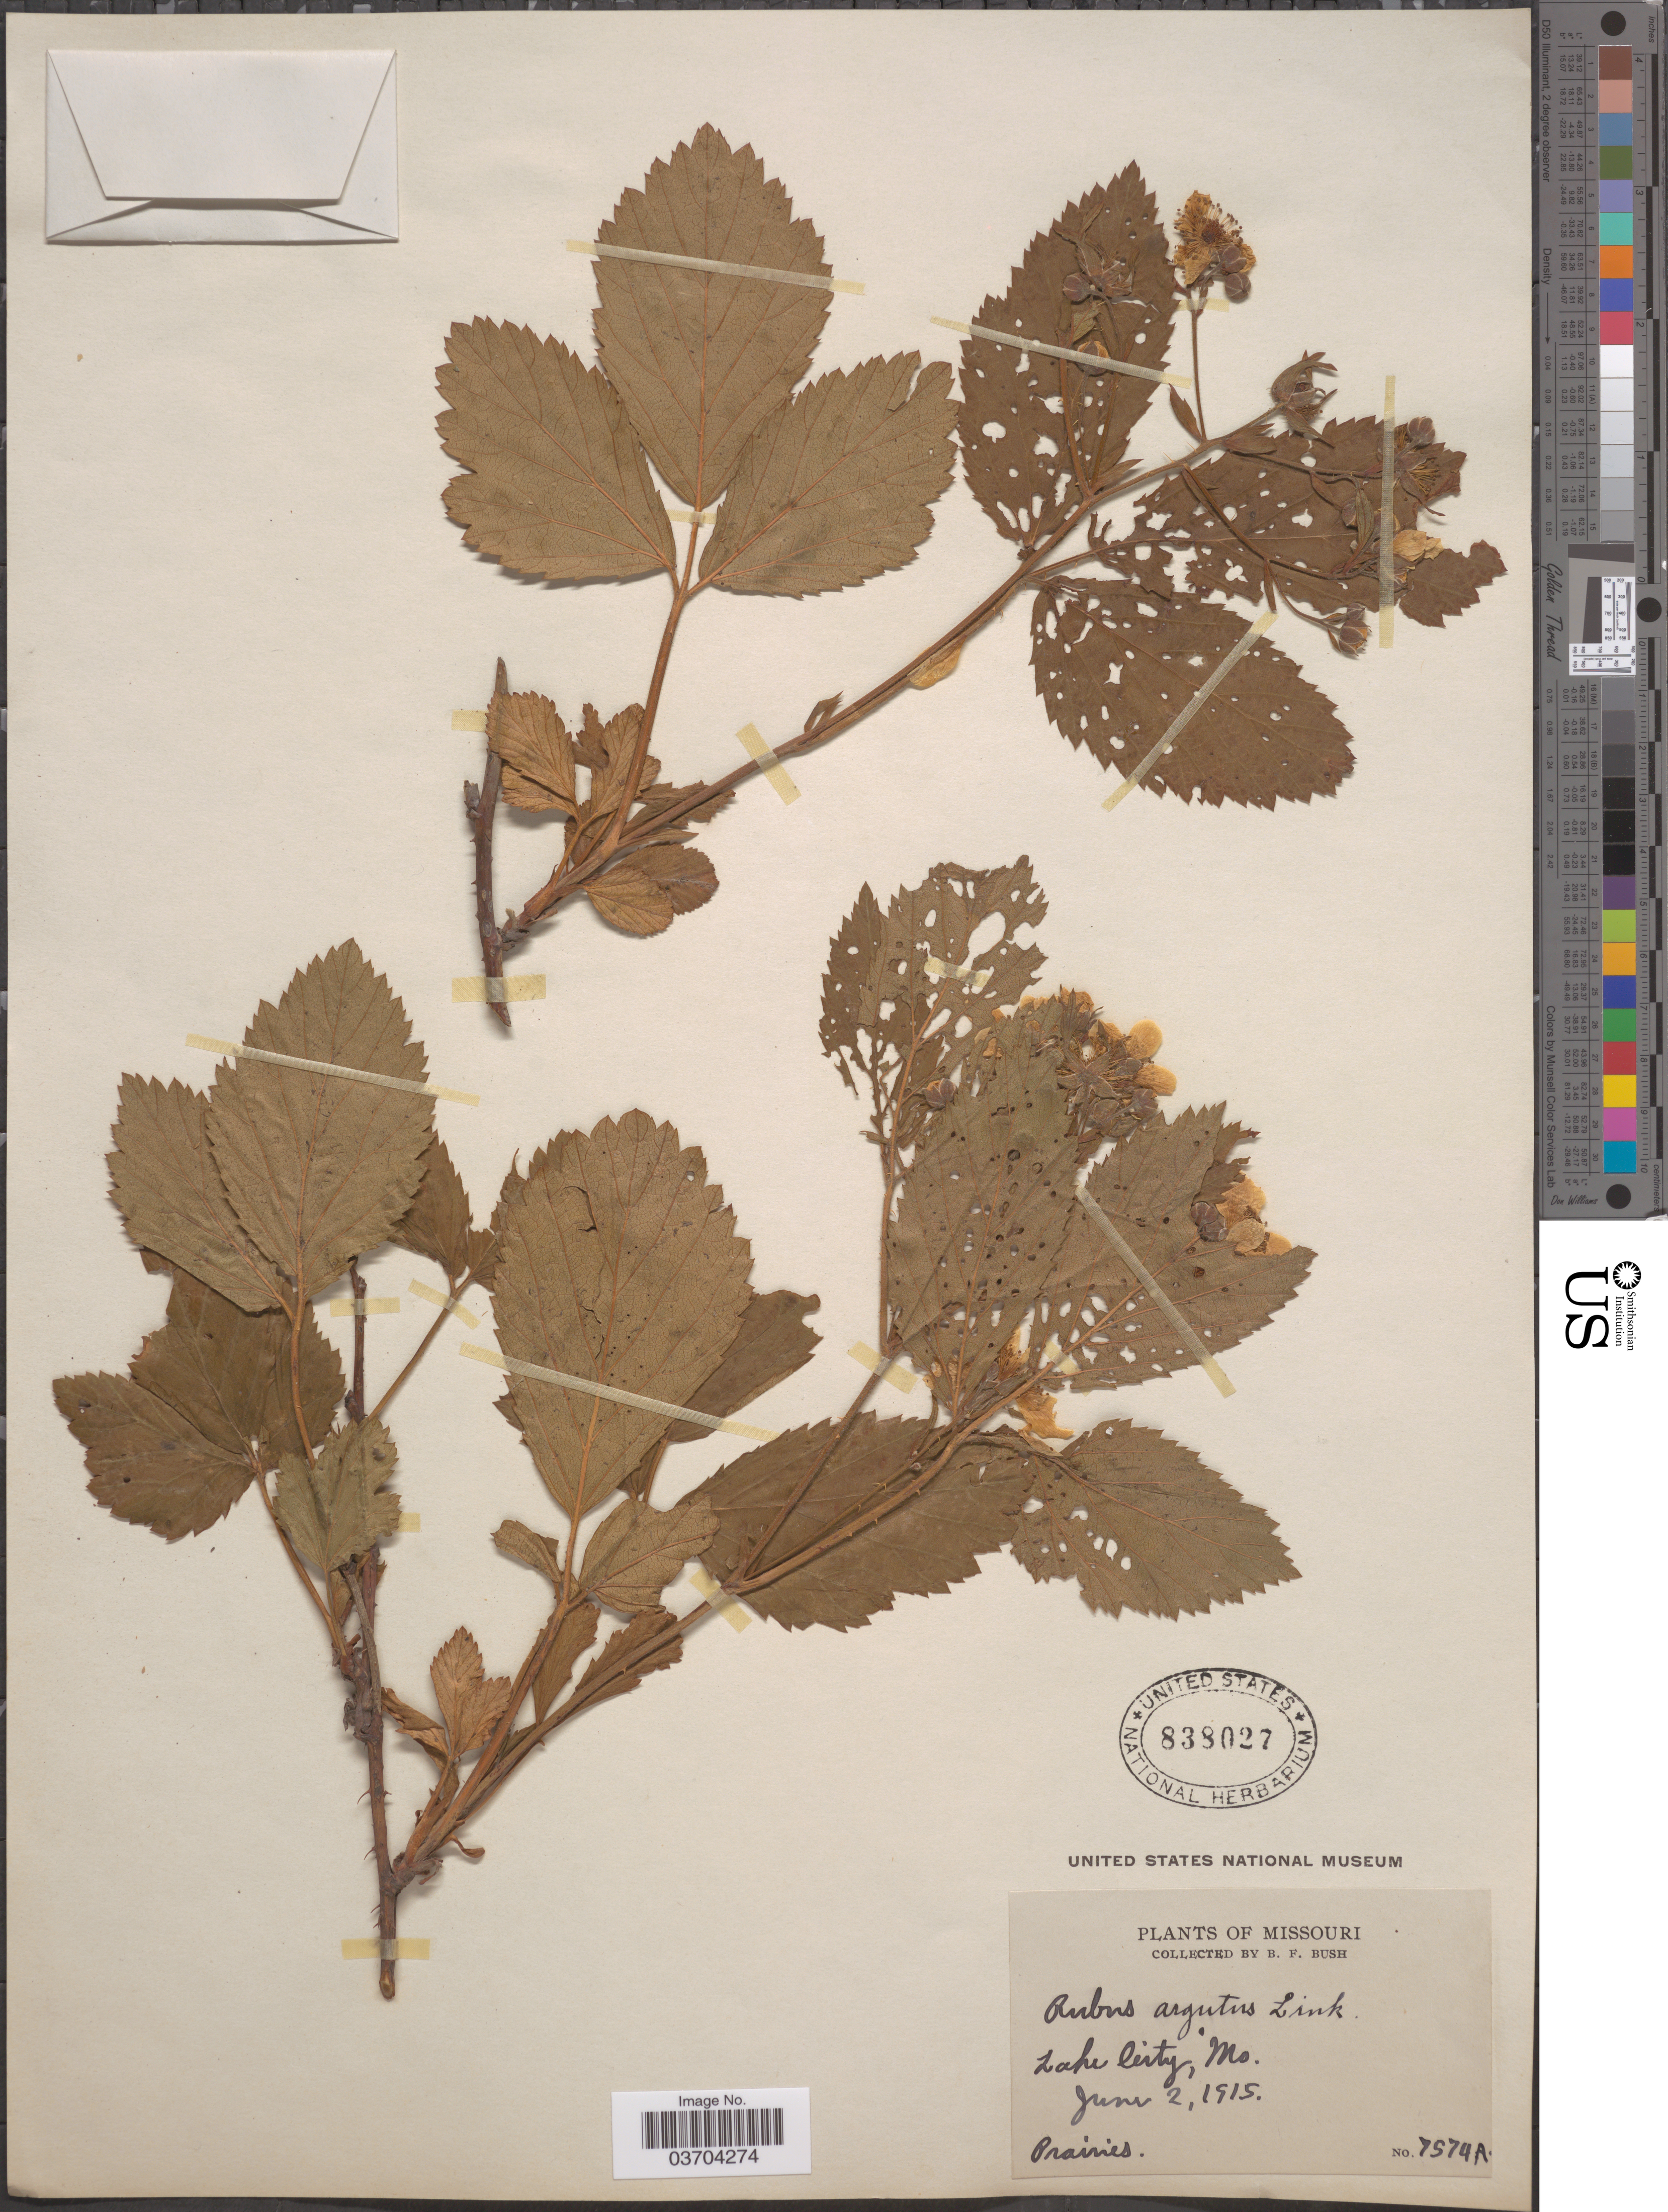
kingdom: Plantae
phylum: Tracheophyta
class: Magnoliopsida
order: Rosales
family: Rosaceae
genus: Rubus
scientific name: Rubus argutus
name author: Link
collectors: B. F. Bush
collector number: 7574A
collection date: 1915-06-02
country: United States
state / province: Missouri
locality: Lake City.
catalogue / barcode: US 838027